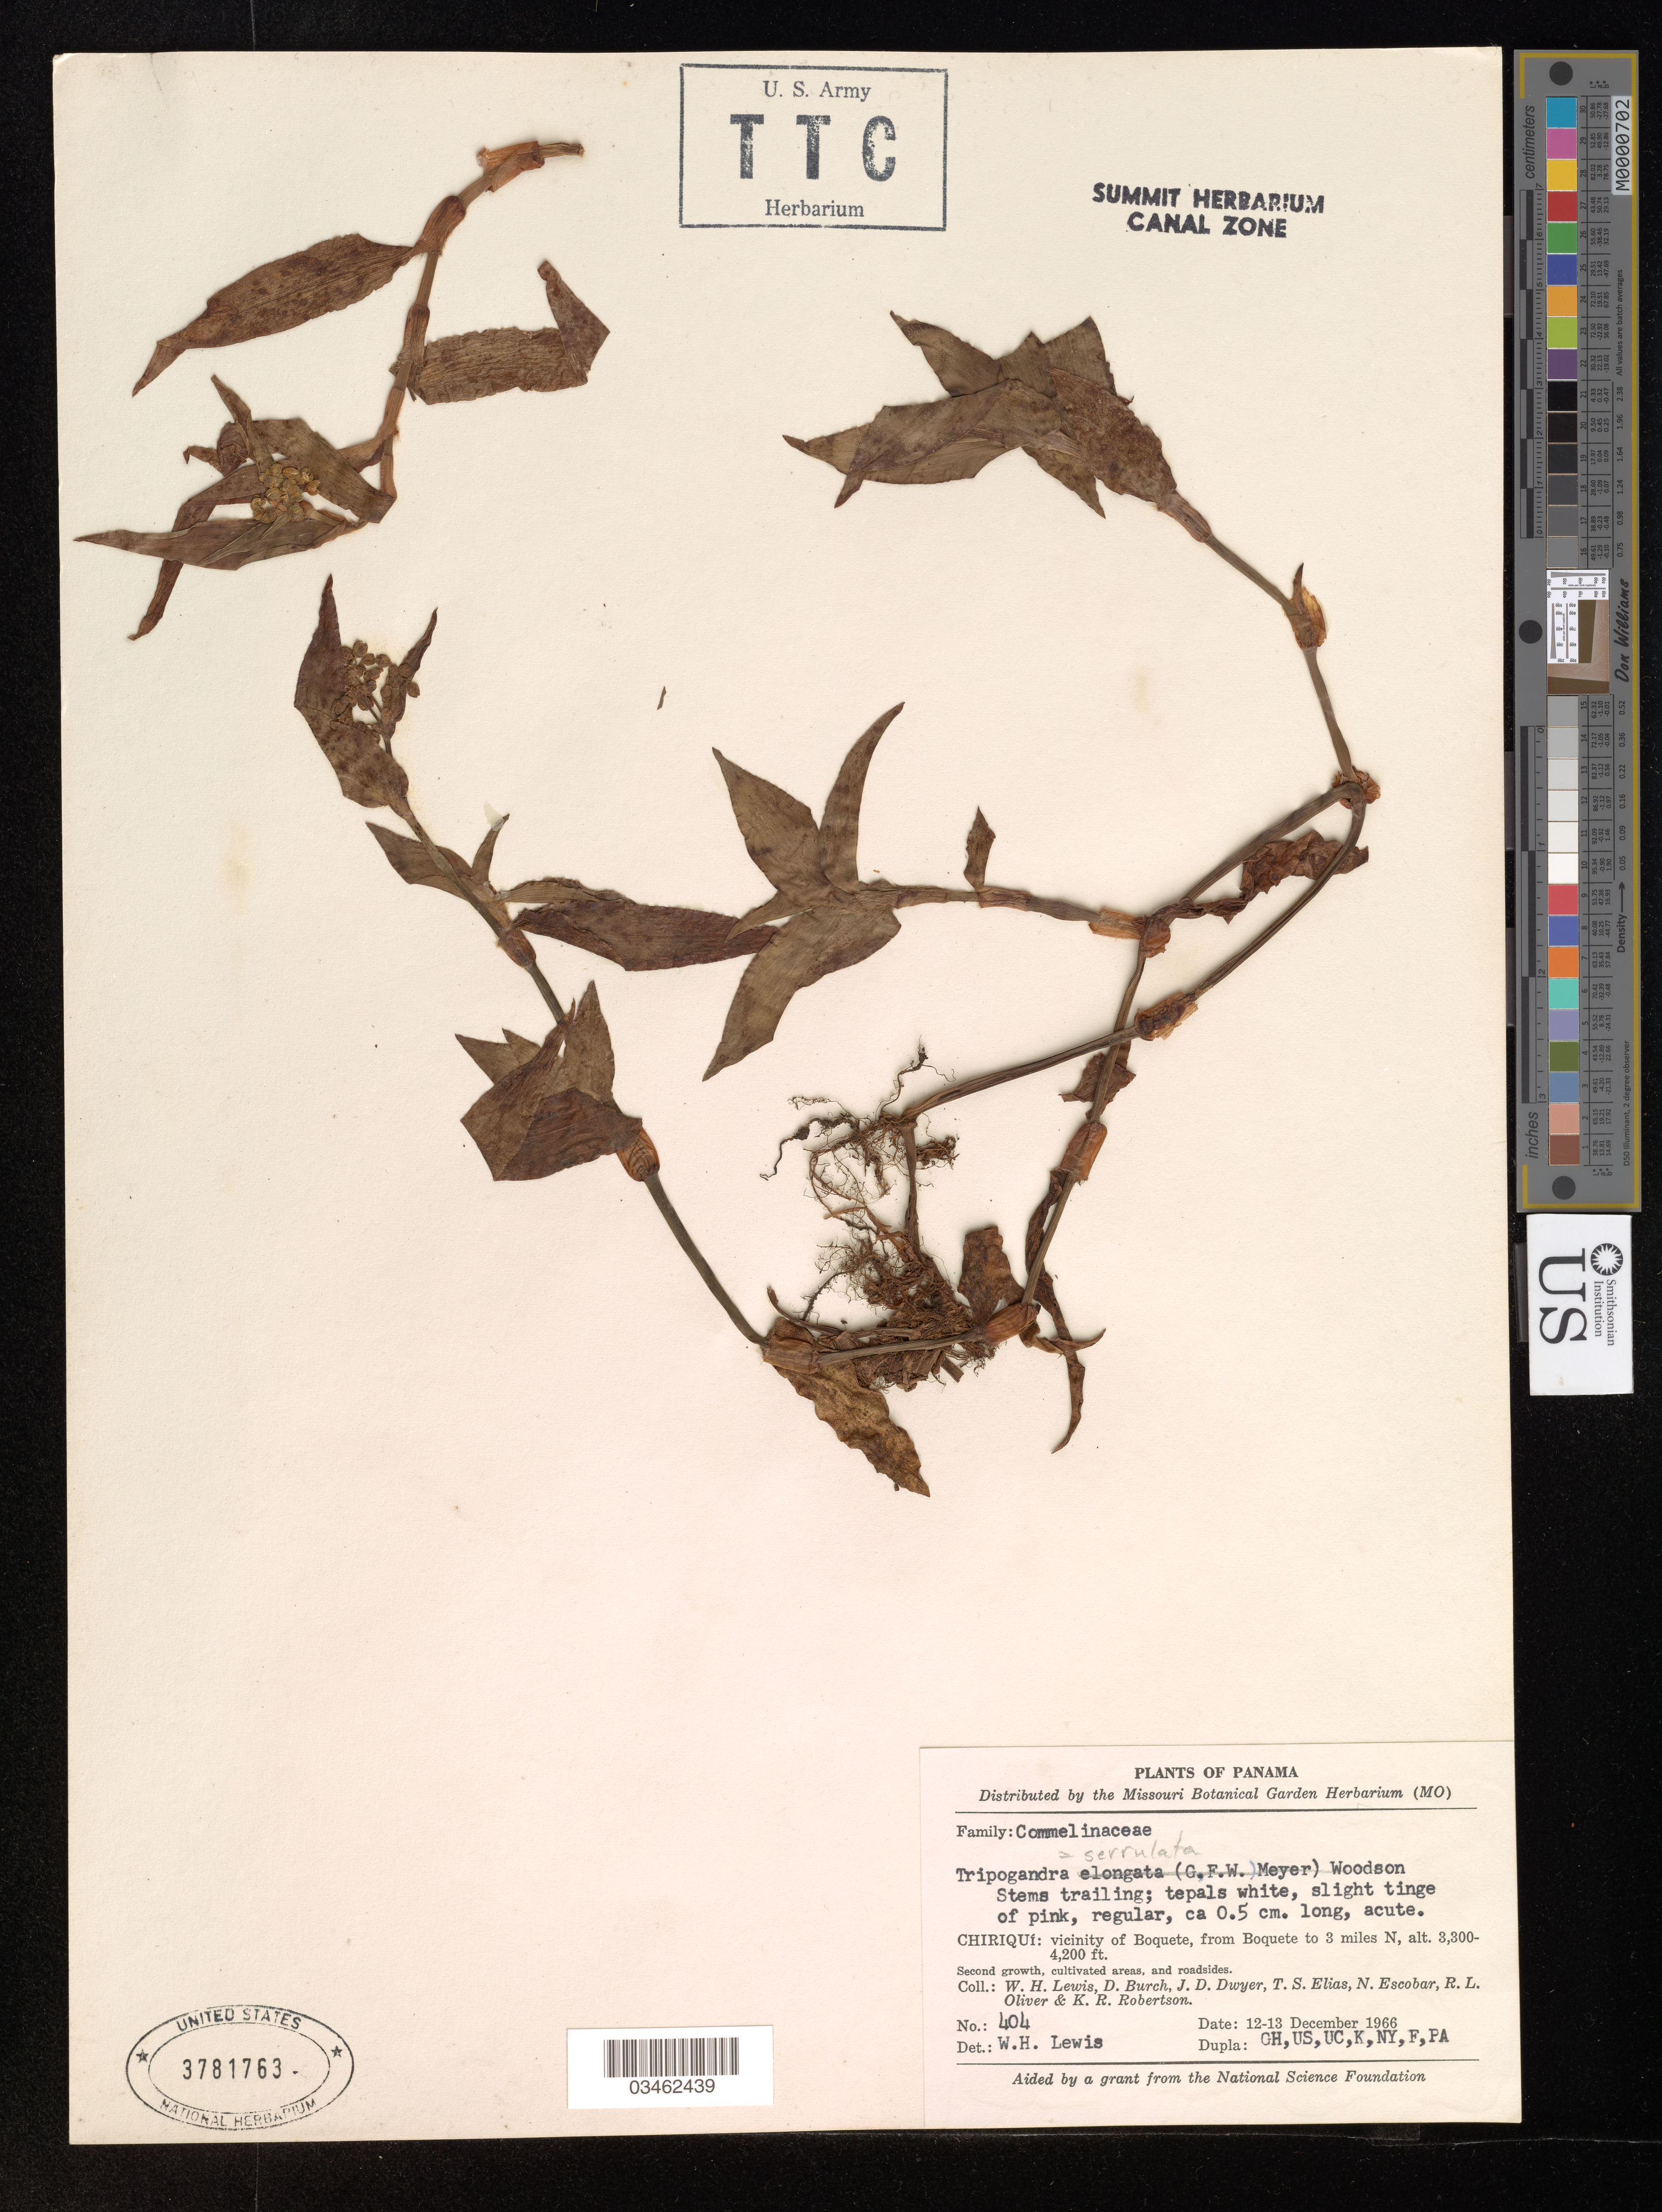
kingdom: Plantae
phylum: Tracheophyta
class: Liliopsida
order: Commelinales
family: Commelinaceae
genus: Tripogandra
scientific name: Tripogandra serrulata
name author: (Vahl) Handlos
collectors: W. H. Lewis, D. Burch, J. D. Dwyer, T. S. Elias & et al.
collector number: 404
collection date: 1966-12-12/1966-12-13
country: Panama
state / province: Chiriqui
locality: Vicinity of Boquete, from Boquete to 3 miles N. Second growth, cultivated areas, and roadsides.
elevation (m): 1280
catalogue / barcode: US 3781763